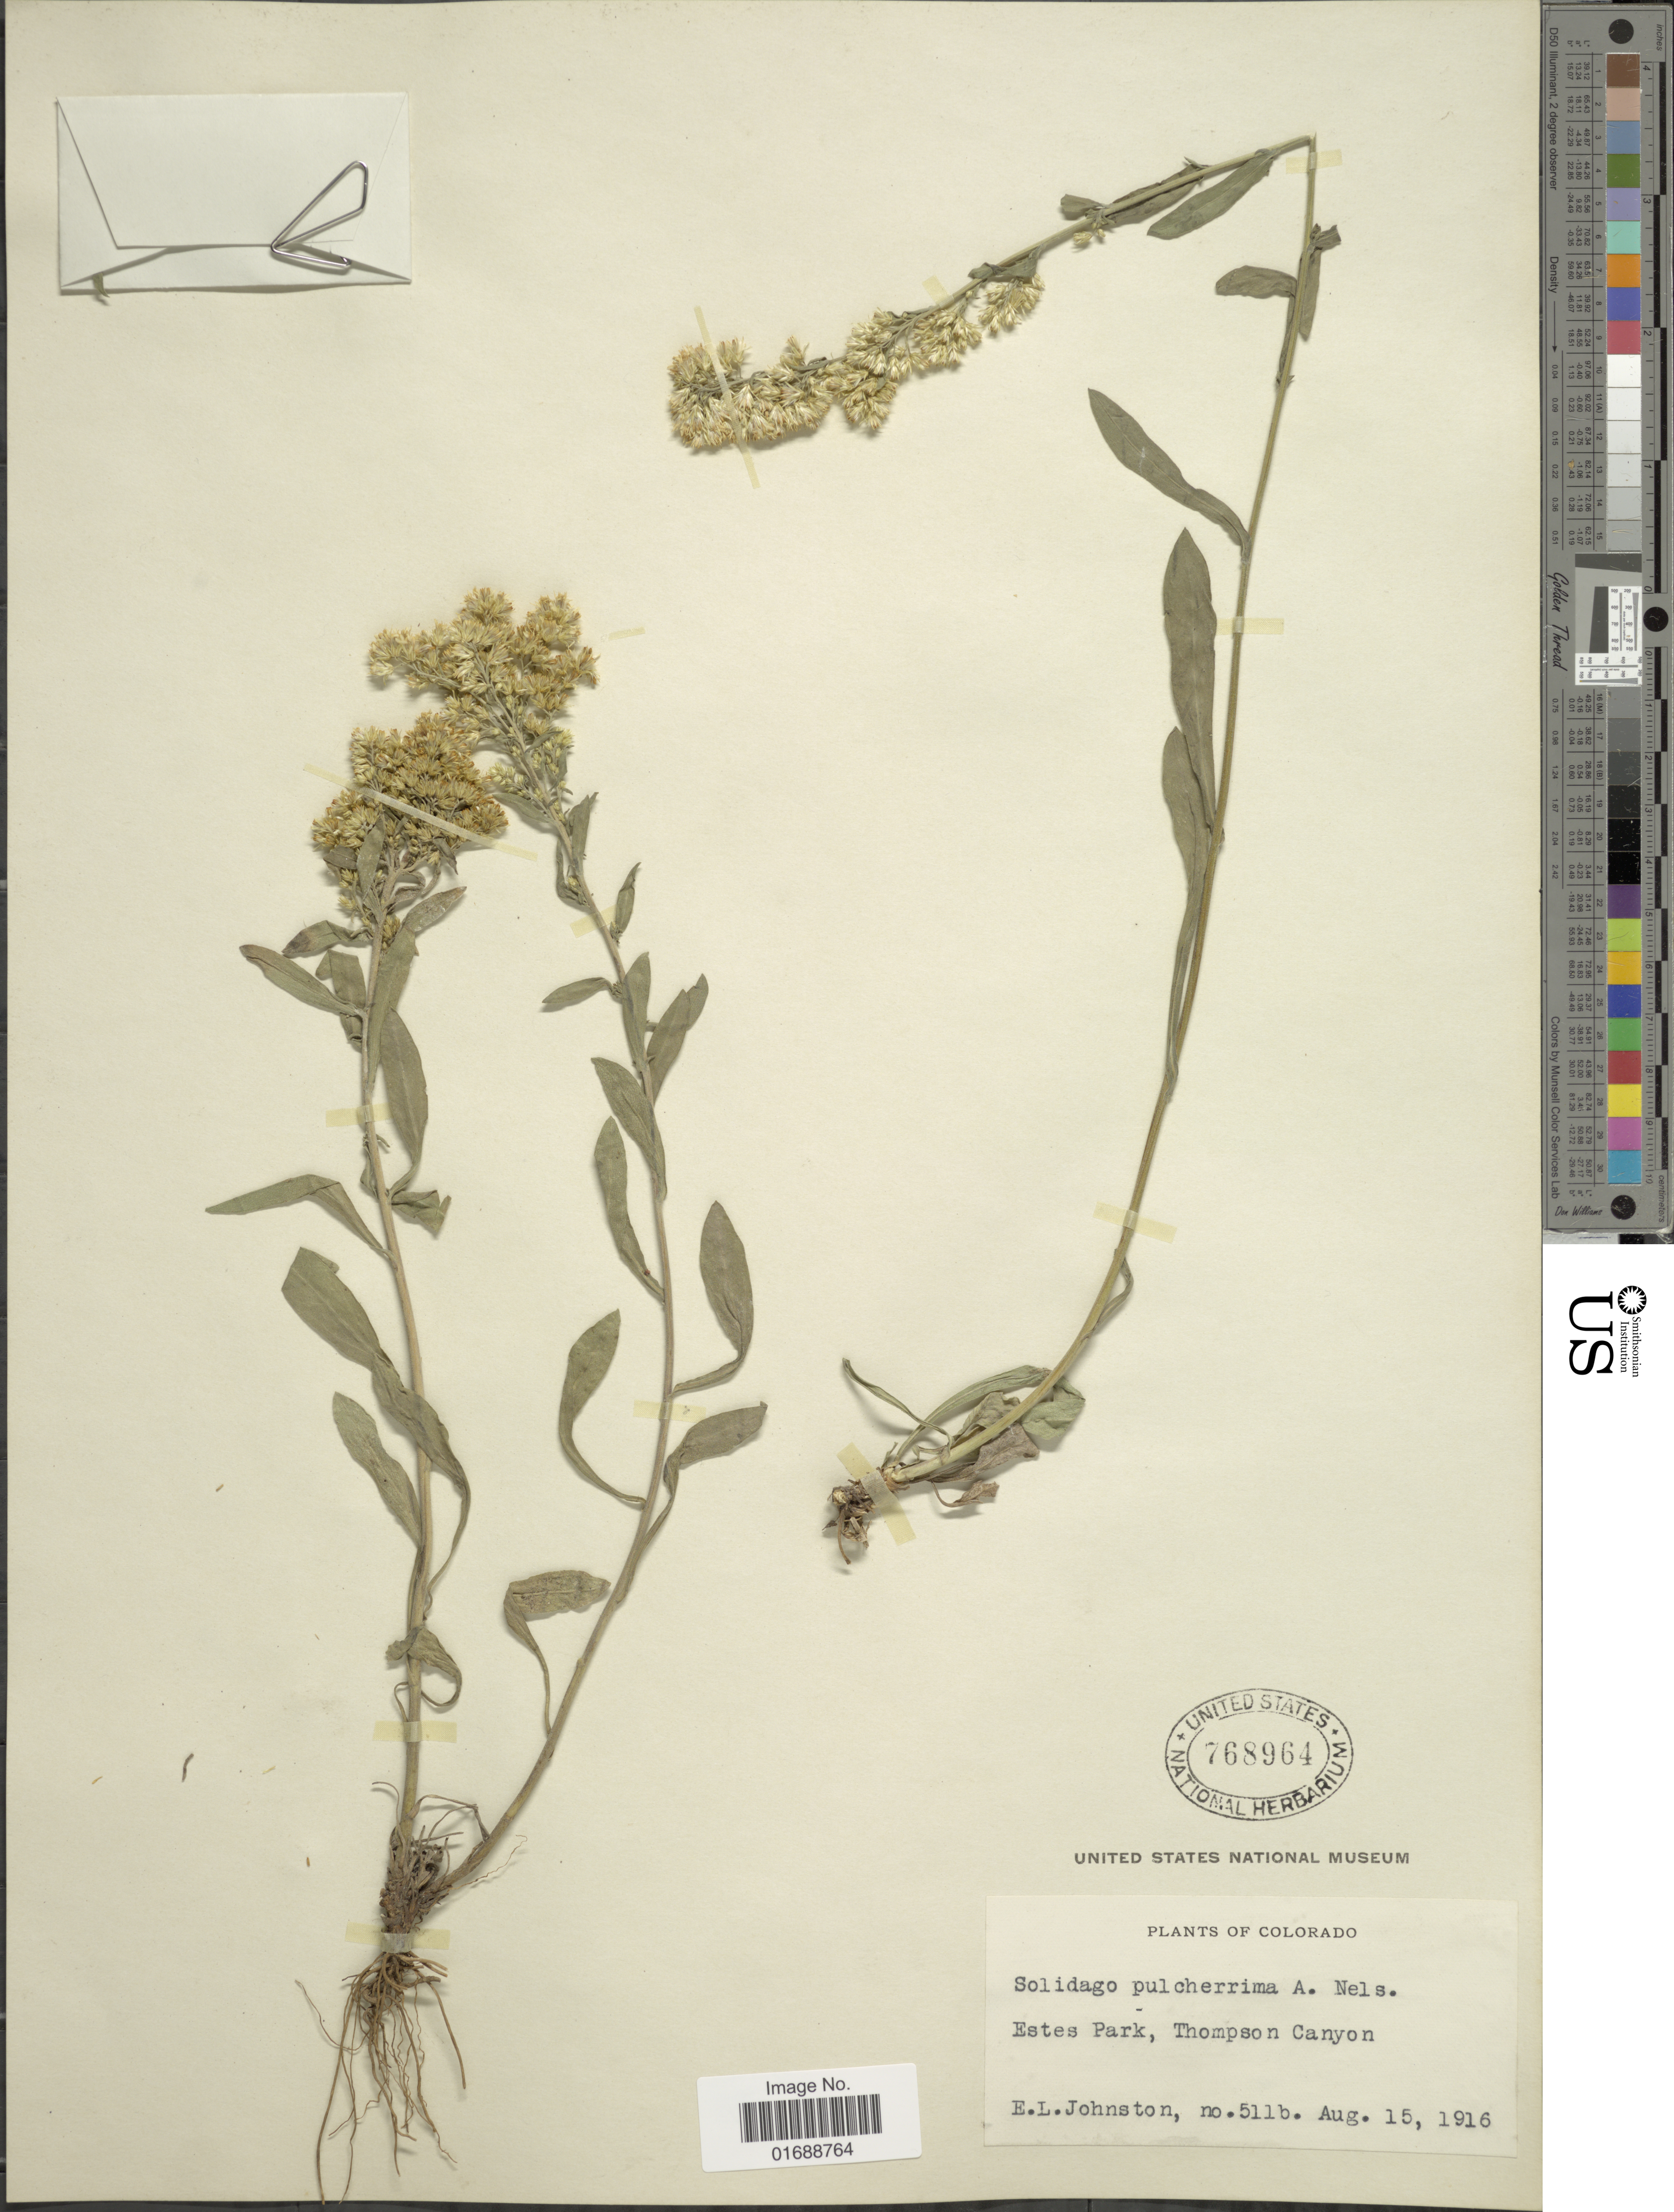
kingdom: Plantae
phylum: Tracheophyta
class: Magnoliopsida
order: Asterales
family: Asteraceae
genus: Solidago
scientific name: Solidago nana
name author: Nutt.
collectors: E. L. Johnston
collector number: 511b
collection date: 1916-08-15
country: United States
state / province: Colorado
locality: Estes Park, Thompson Canyon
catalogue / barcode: US 768964